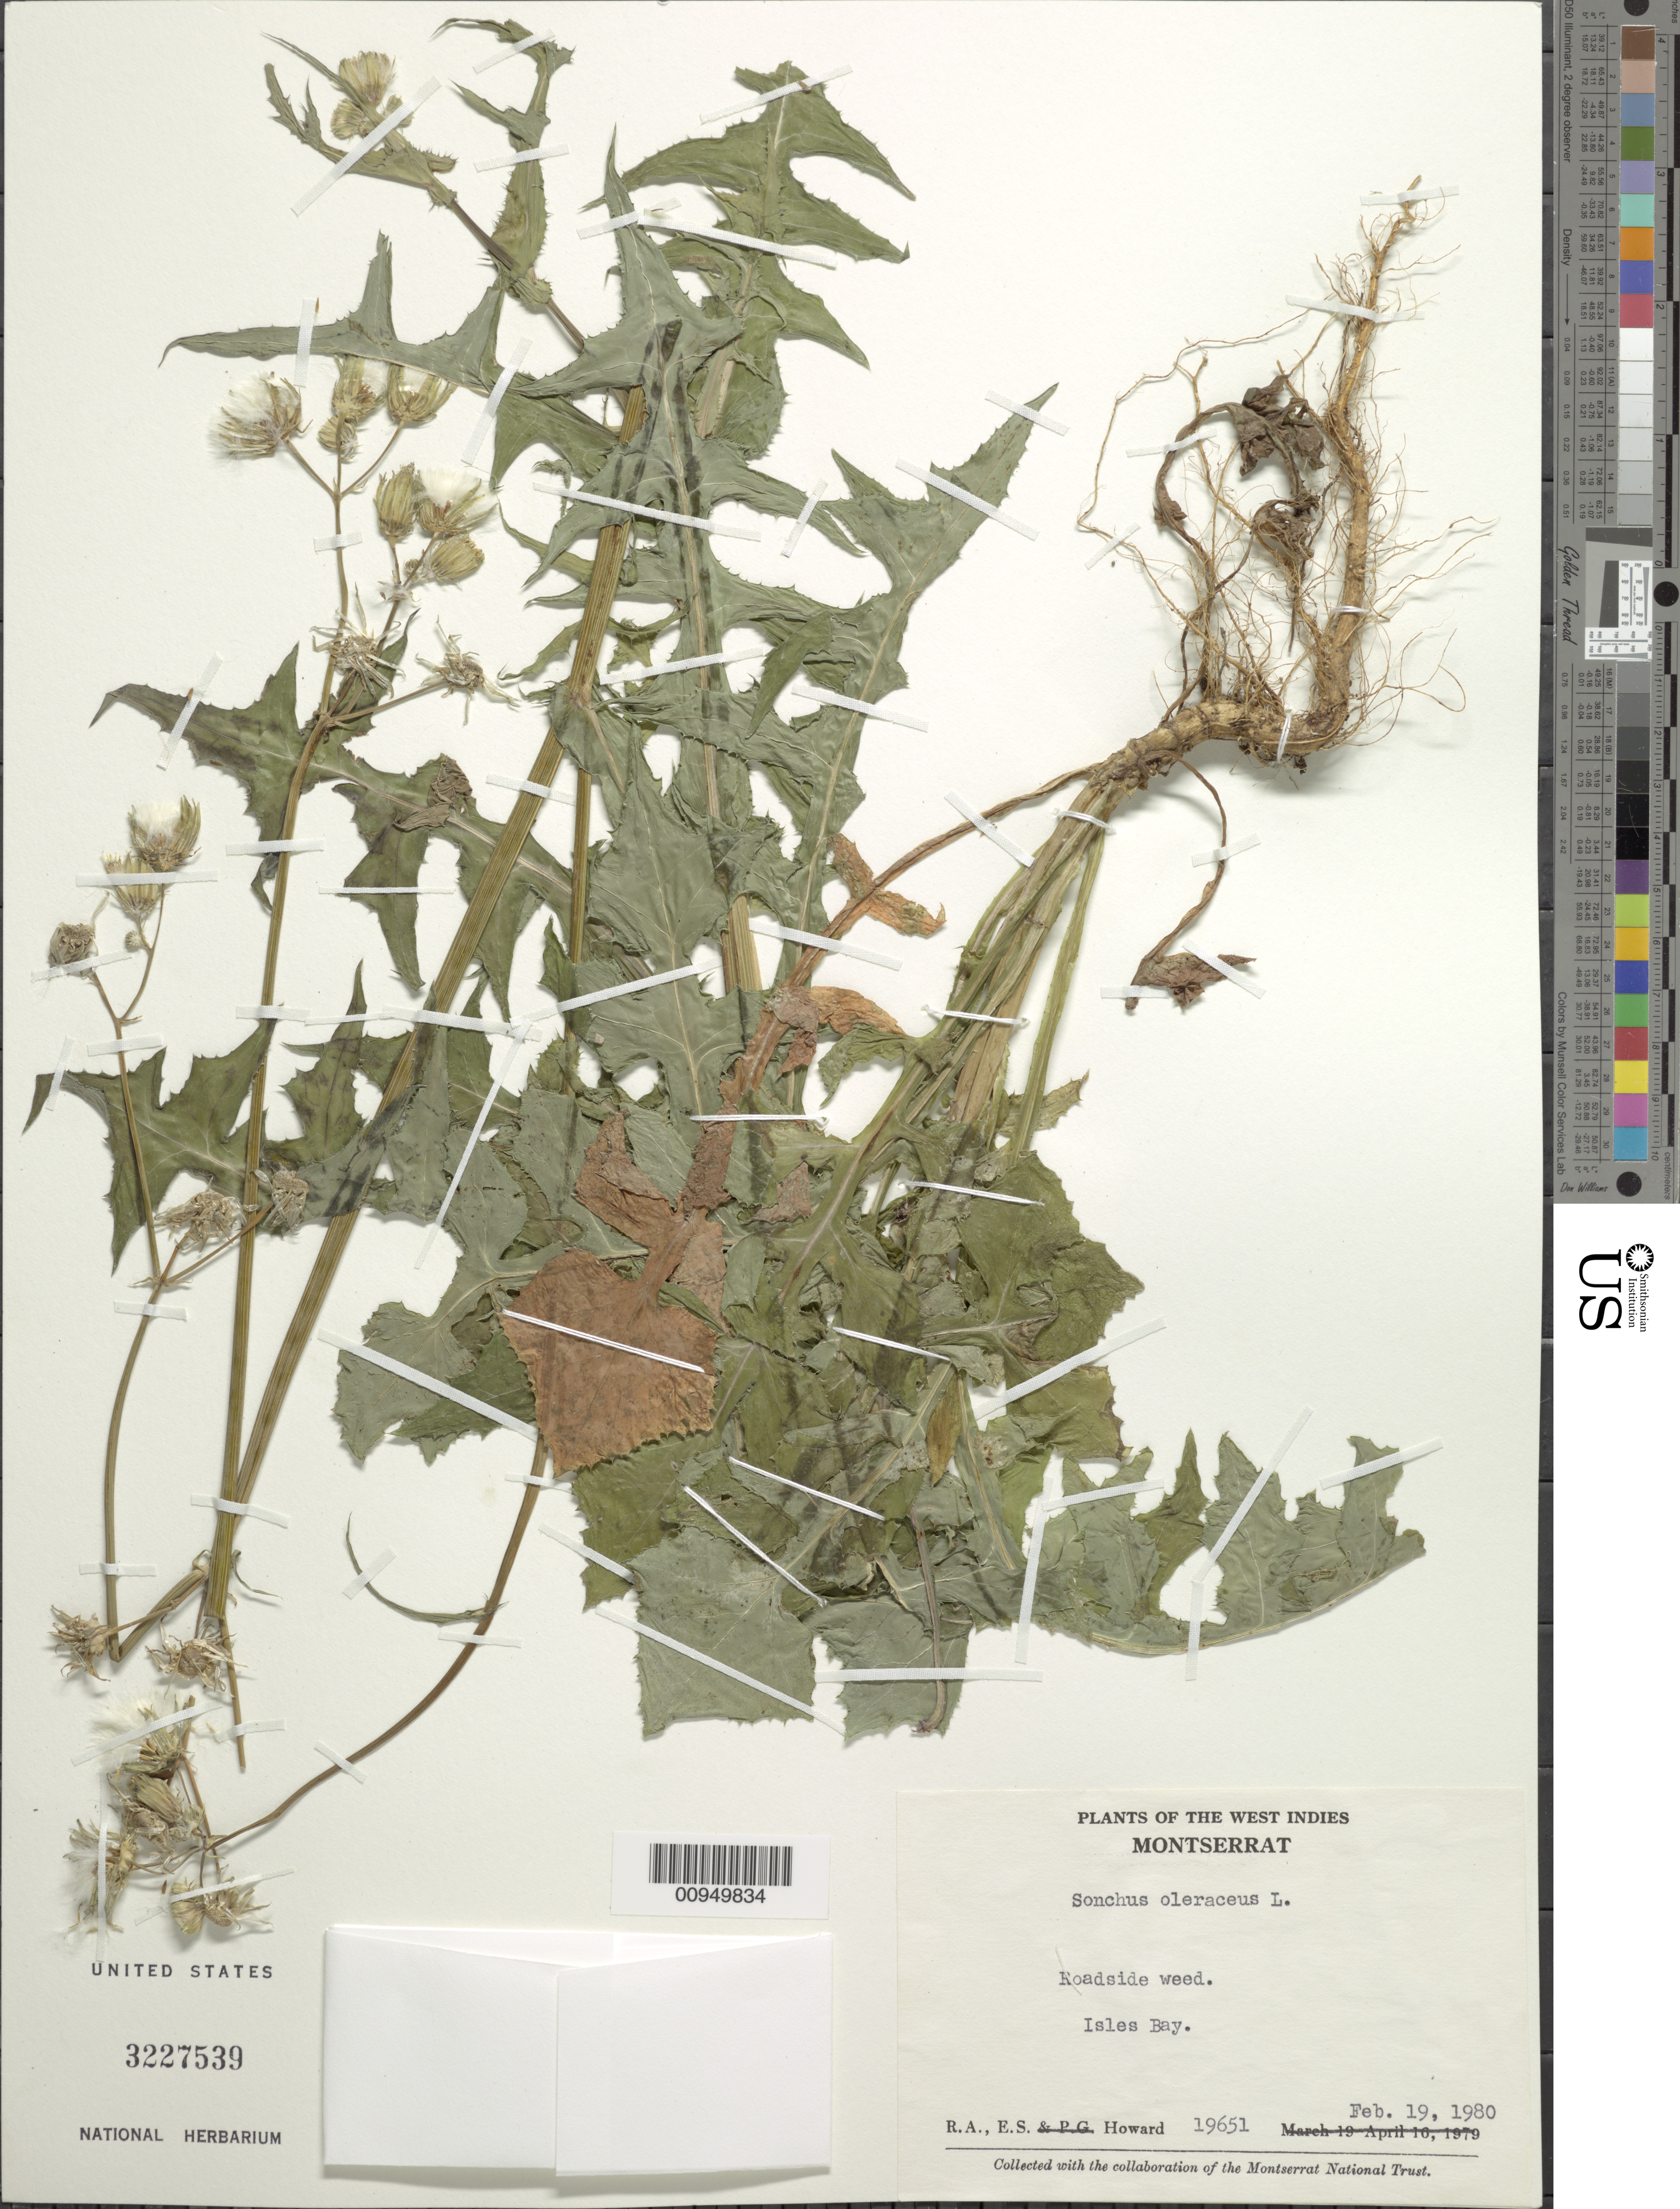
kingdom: Plantae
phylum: Tracheophyta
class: Magnoliopsida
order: Asterales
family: Asteraceae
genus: Sonchus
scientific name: Sonchus oleraceus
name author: L.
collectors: R. A. Howard & E. S. Howard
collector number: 19651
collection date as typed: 19 Feb 1980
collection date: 1980-02-19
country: Montserrat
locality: Isles Bay, roadside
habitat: Roadside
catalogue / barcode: US 3227539